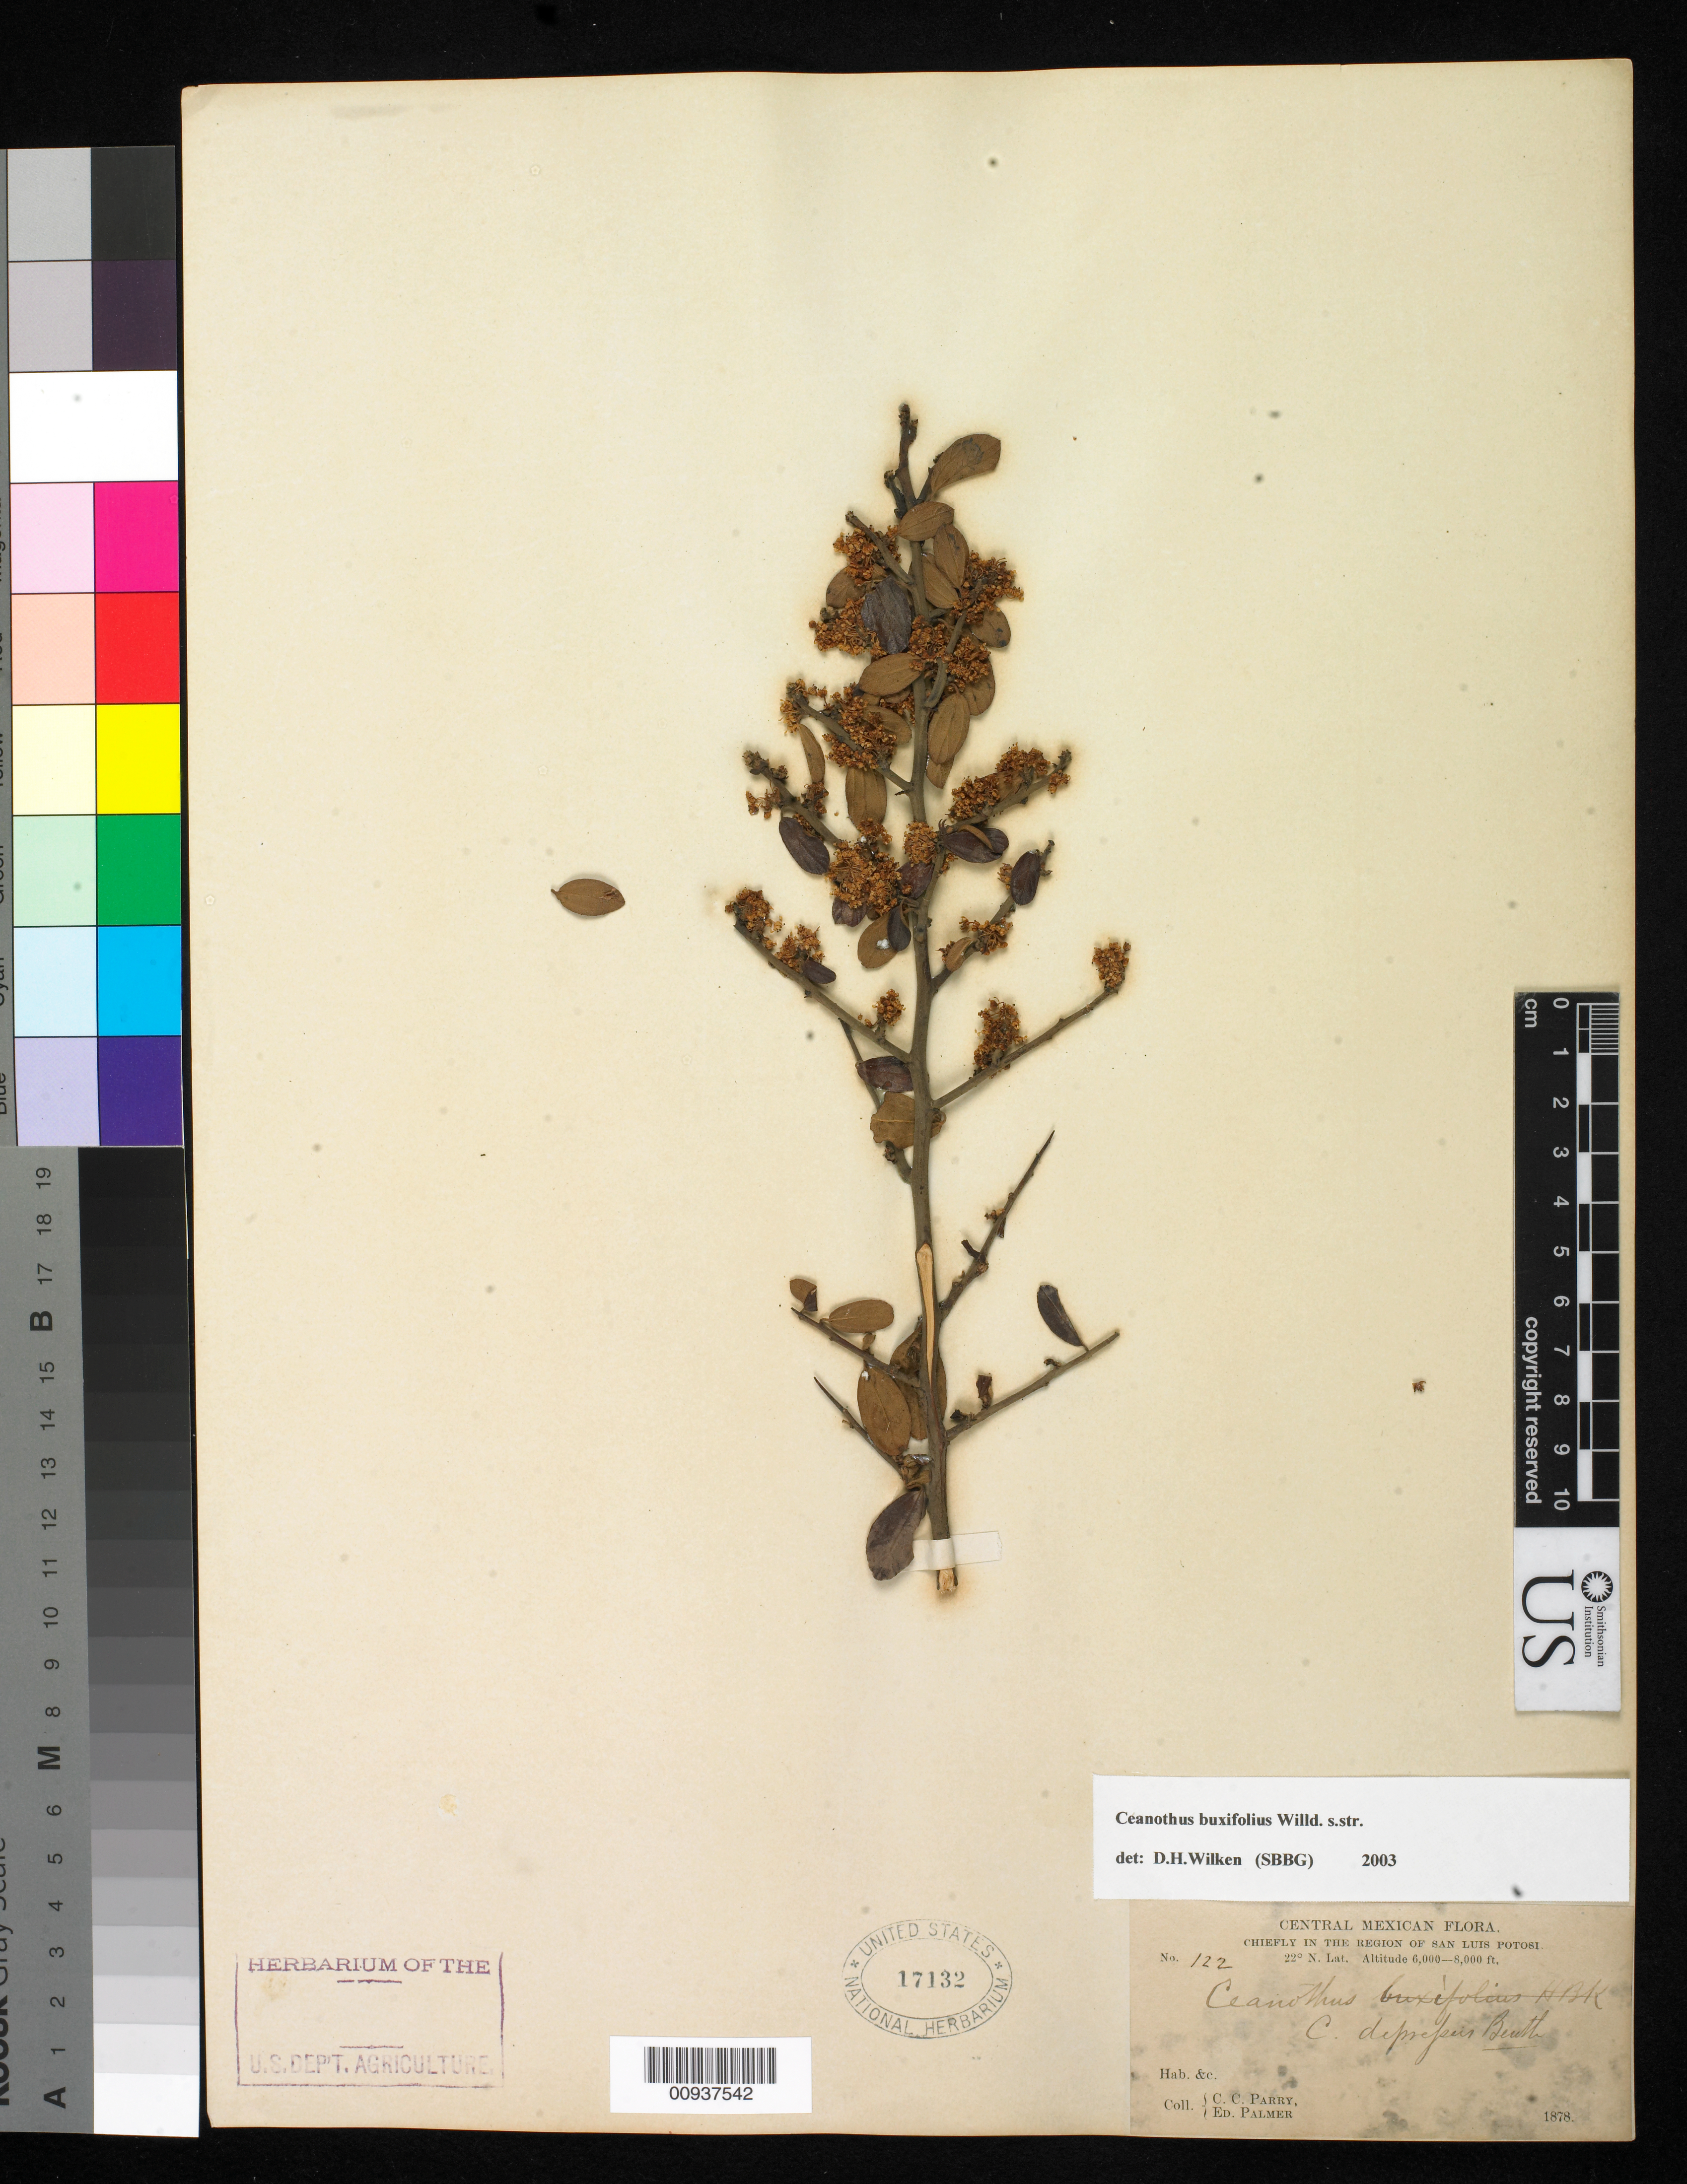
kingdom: Plantae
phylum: Tracheophyta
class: Magnoliopsida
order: Rosales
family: Rhamnaceae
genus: Ceanothus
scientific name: Ceanothus buxifolius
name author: Willd. ex Roem. & Schult.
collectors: C. C. Parry & E. Palmer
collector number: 122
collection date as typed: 1878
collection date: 1878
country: Mexico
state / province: San Luis Potosí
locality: Chiefly in the Region of San Luis Potosí.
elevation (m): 1829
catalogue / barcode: US 17132